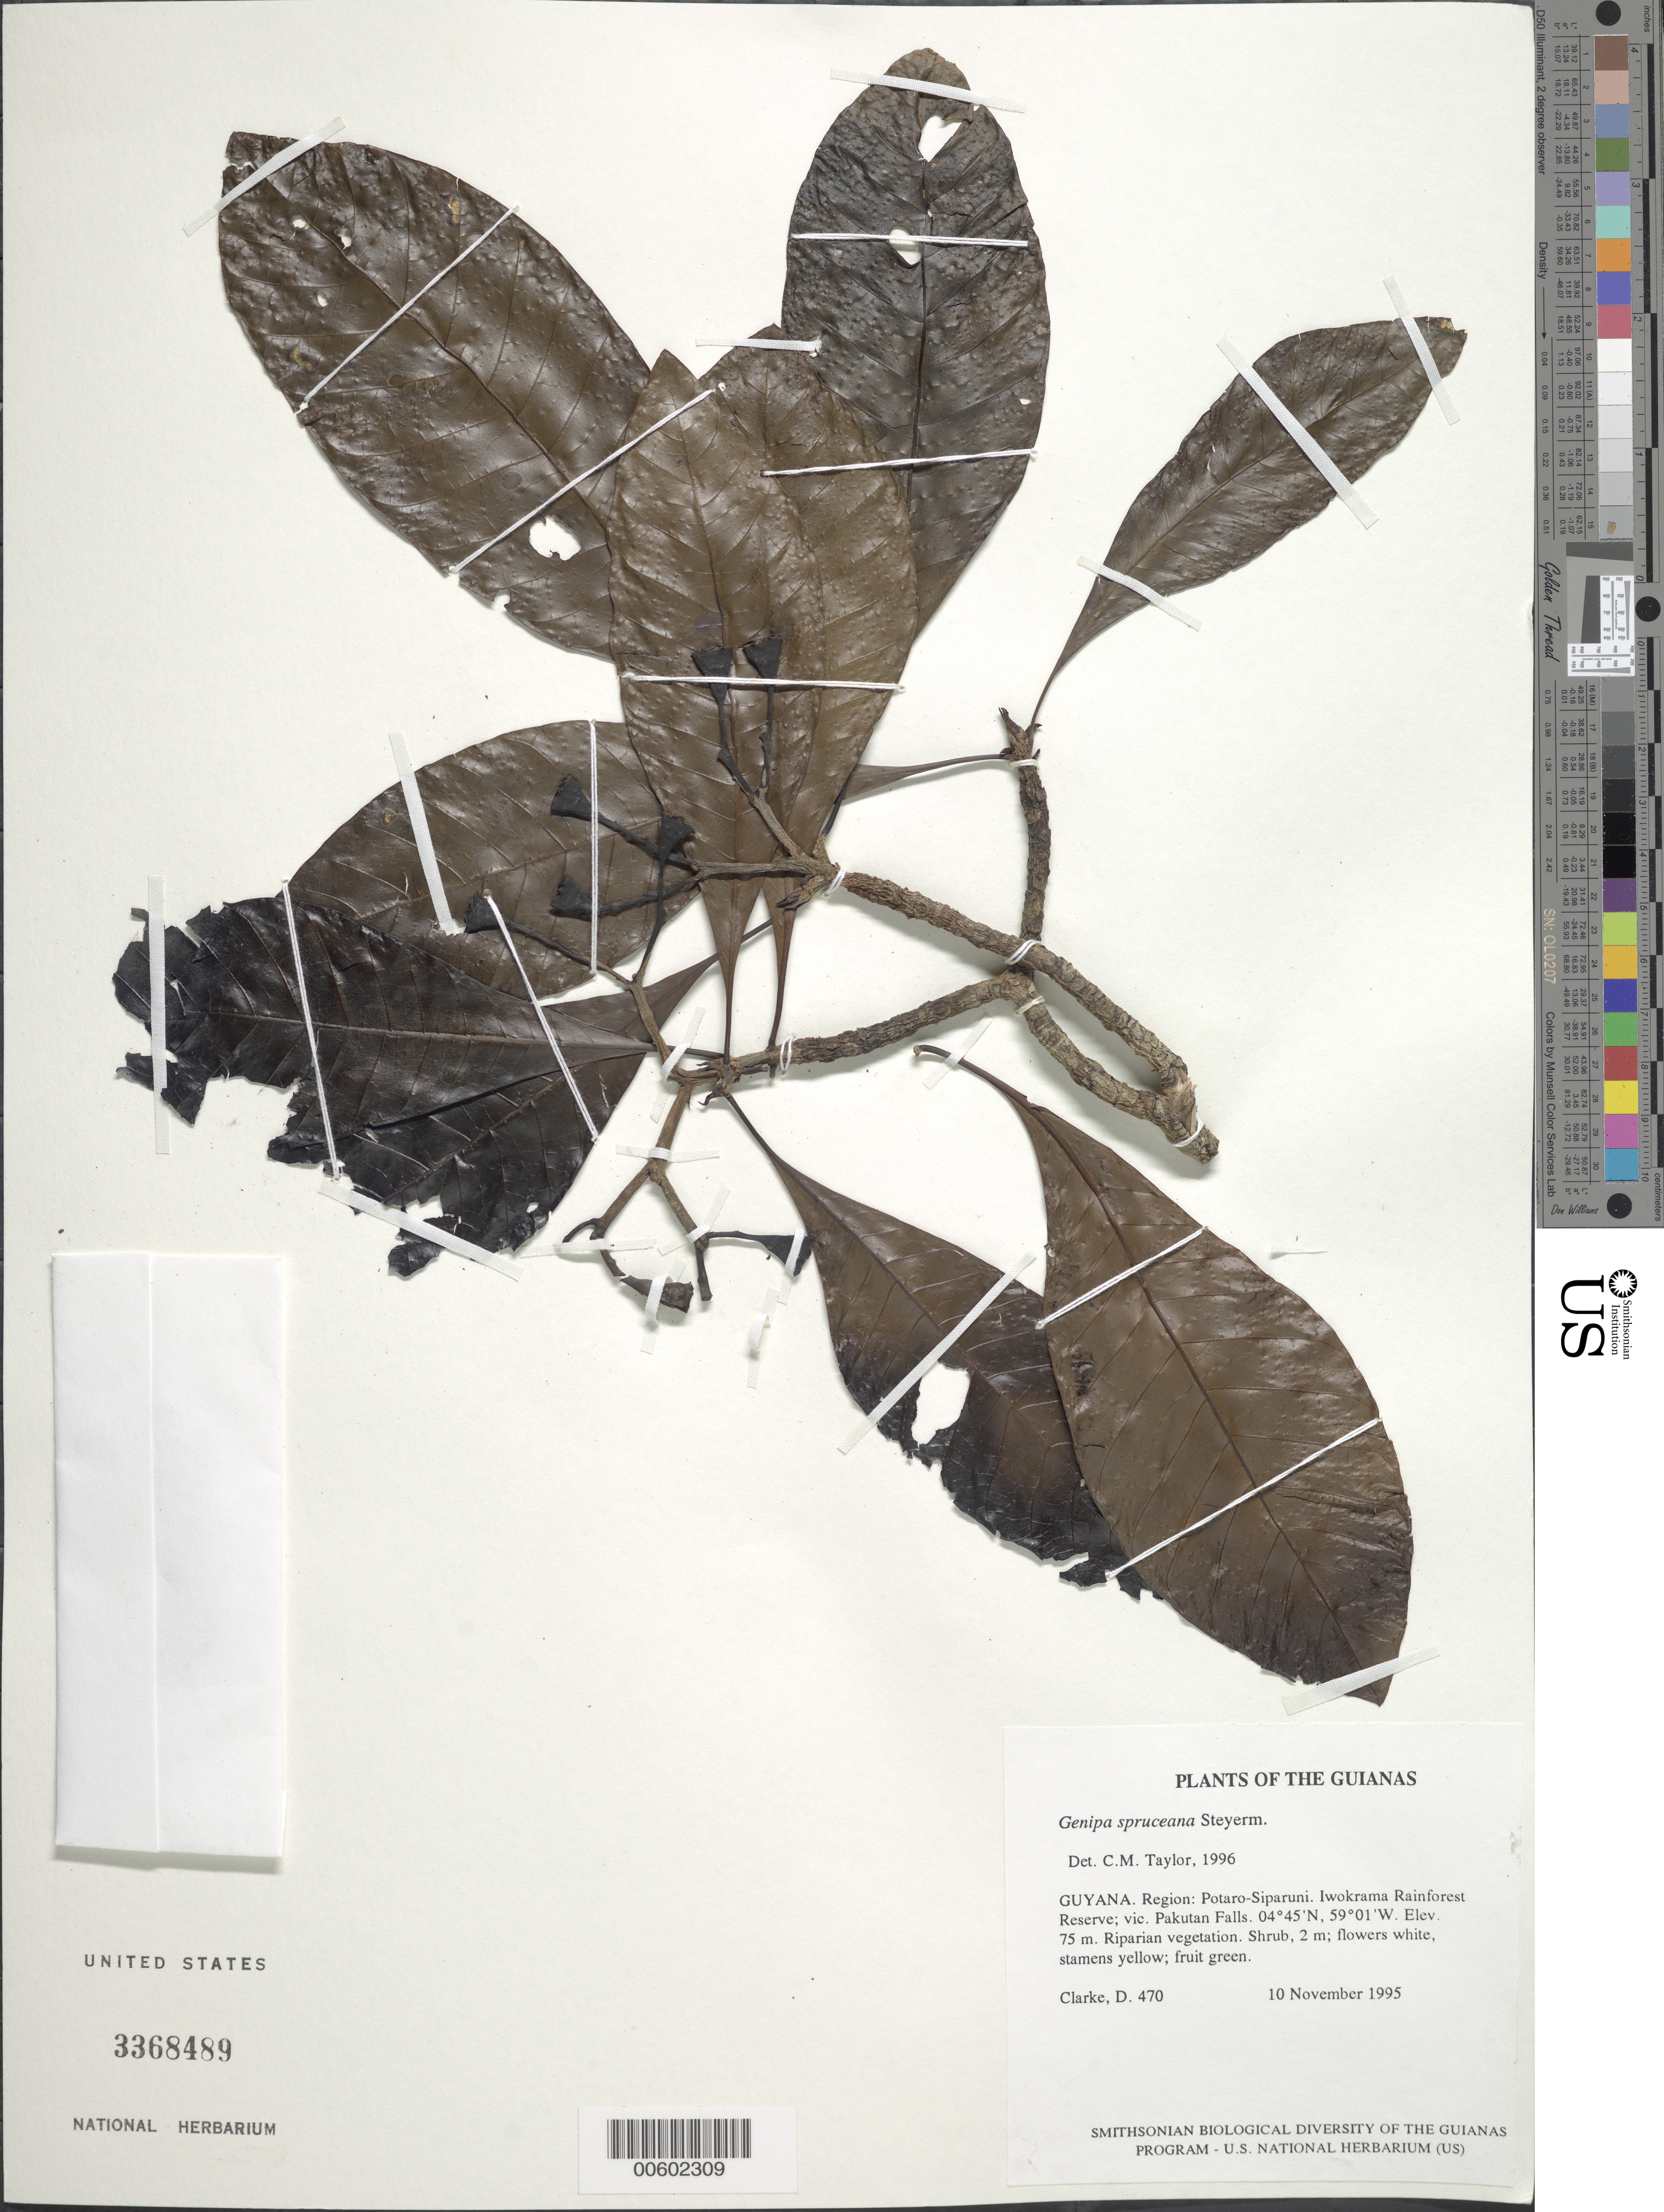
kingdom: Plantae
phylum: Tracheophyta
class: Magnoliopsida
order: Gentianales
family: Rubiaceae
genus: Genipa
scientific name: Genipa spruceana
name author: Steyerm.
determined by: Taylor, Charlotte M.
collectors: H. D. Clarke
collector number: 470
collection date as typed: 10 November 1995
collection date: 1995-11-10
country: Guyana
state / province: Potaro-Siparuni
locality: Iwokrama Rainforest Reserve; vic. Pakutau Falls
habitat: Riparian vegetation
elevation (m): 75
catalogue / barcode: US 3368489